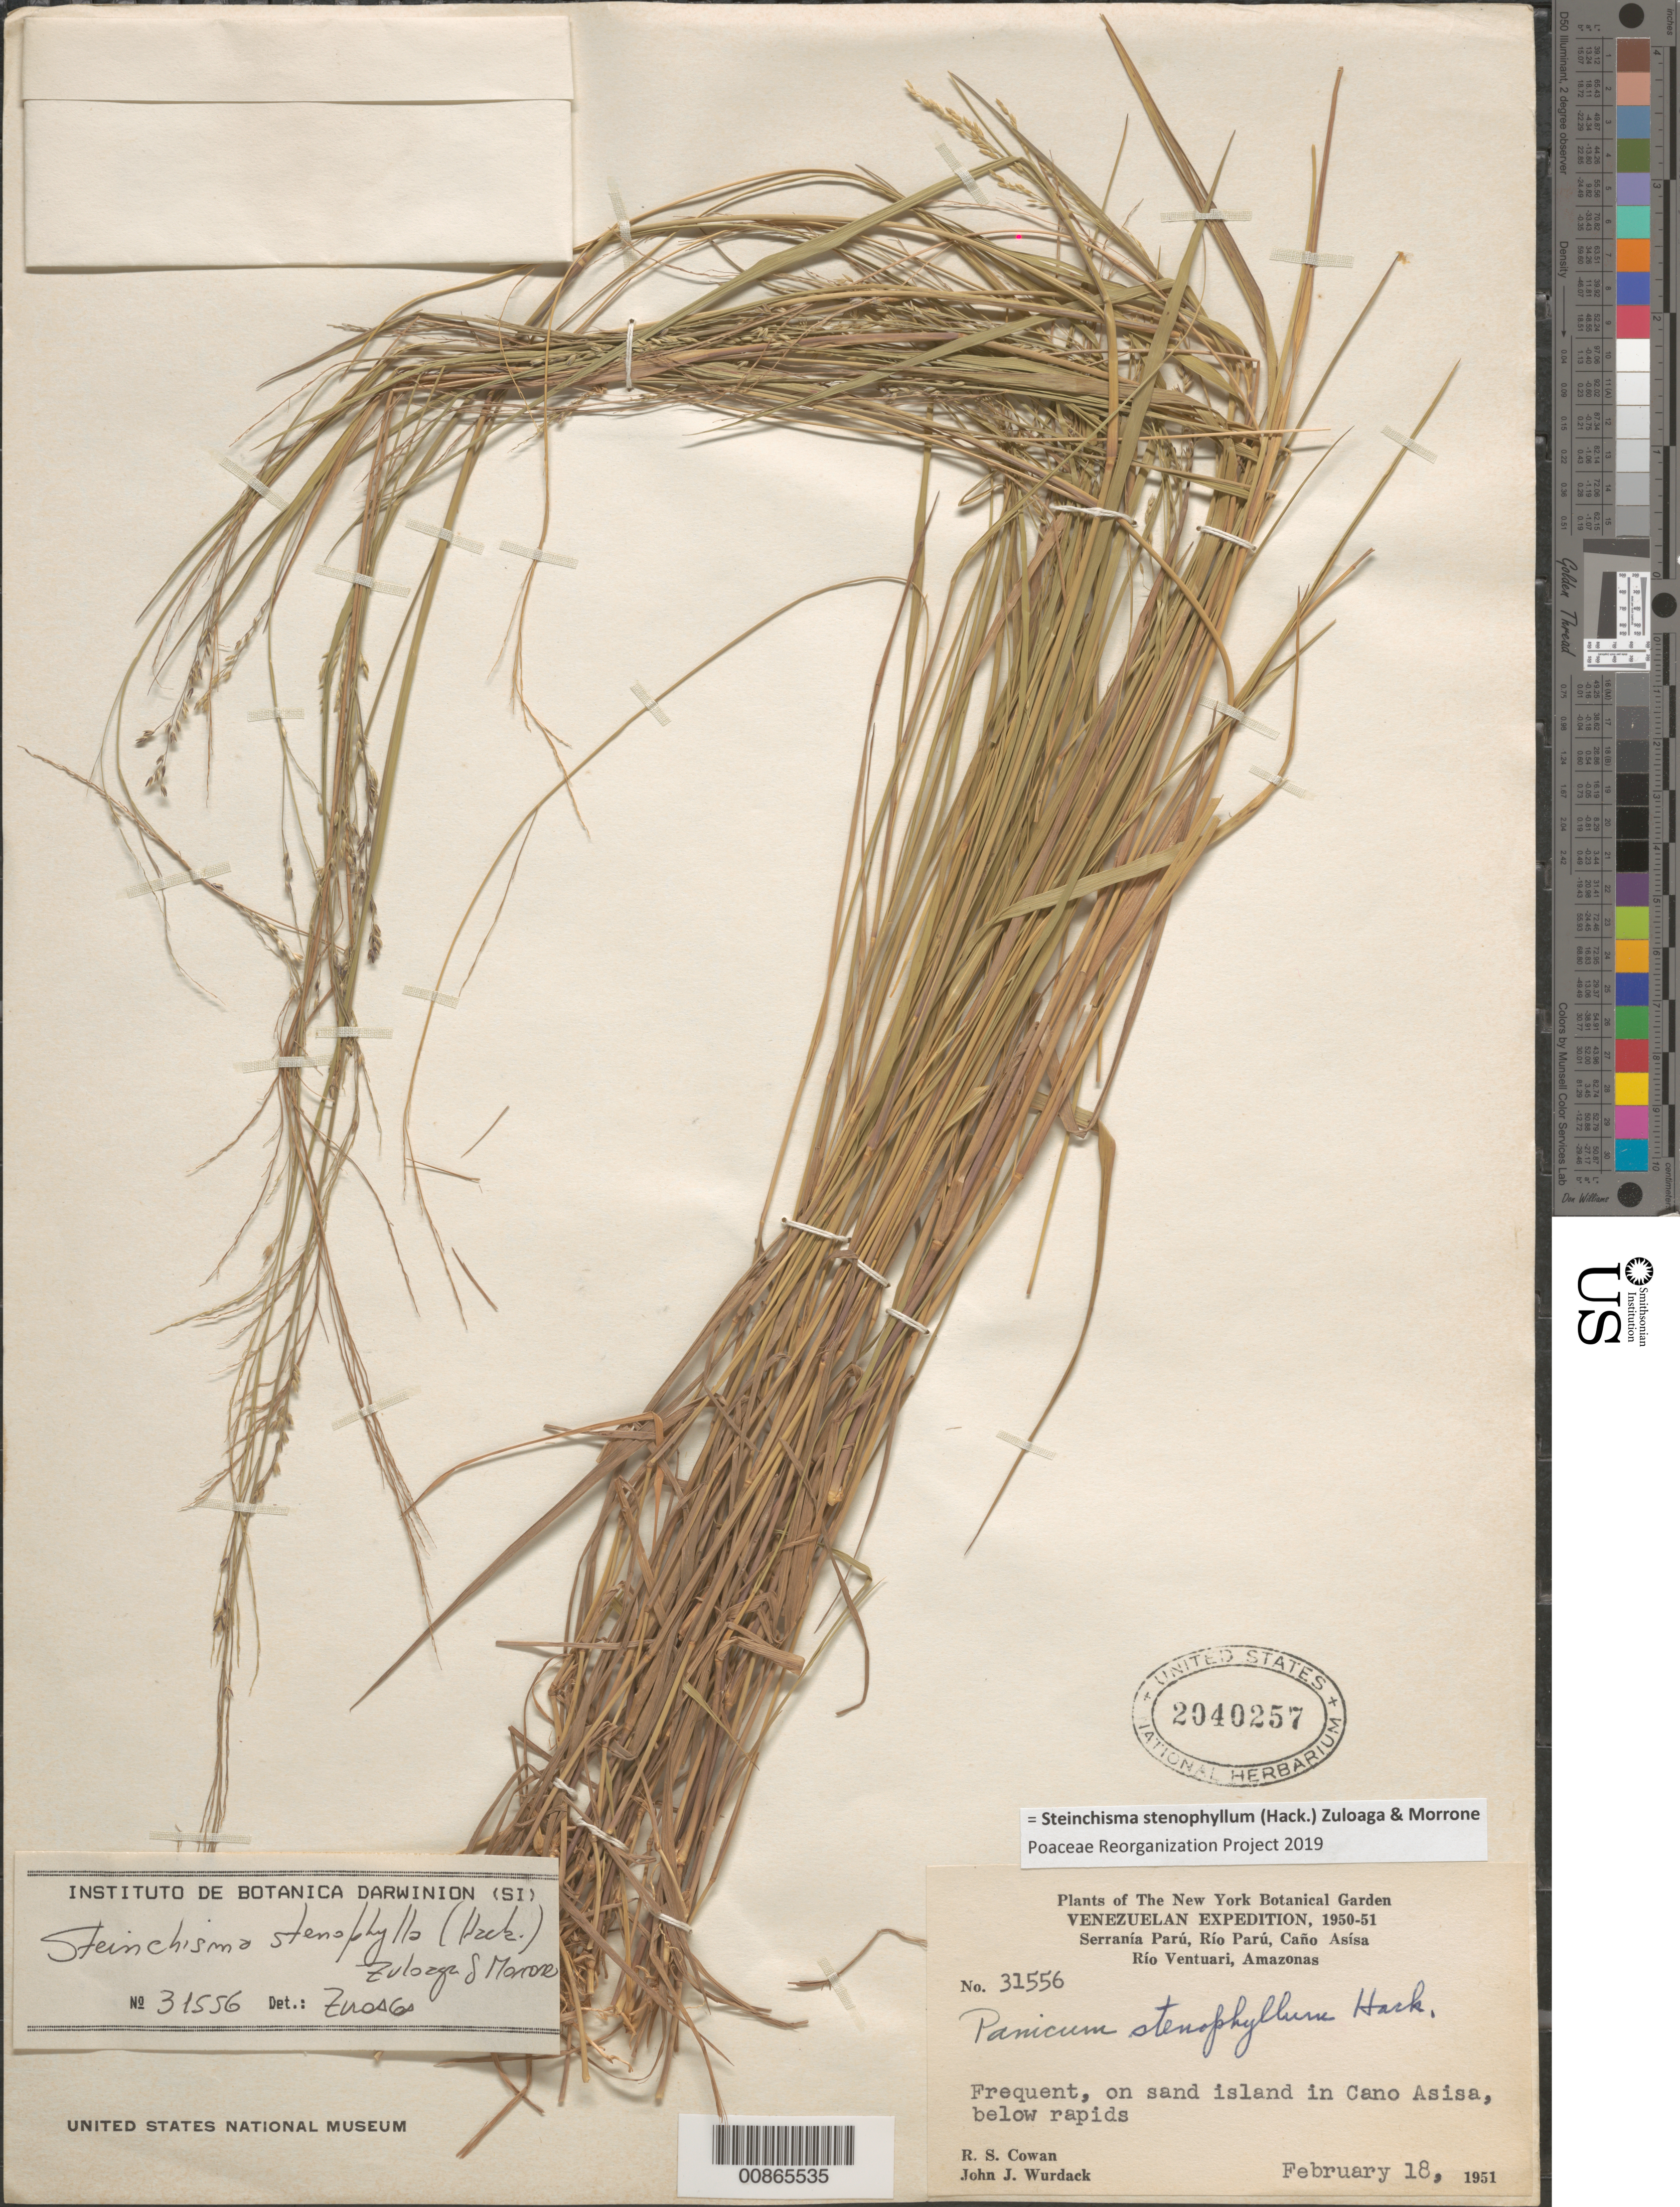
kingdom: Plantae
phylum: Tracheophyta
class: Liliopsida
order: Poales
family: Poaceae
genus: Panicum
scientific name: Panicum stenophyllum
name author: Hack.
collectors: R. S. Cowan & J. J. Wurdack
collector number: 31556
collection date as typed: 18-Feb-51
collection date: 1951-02-18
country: Venezuela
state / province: Amazonas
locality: Río Parú, Caño Asisa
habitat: Sand island, below rapids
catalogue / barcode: US 2040257